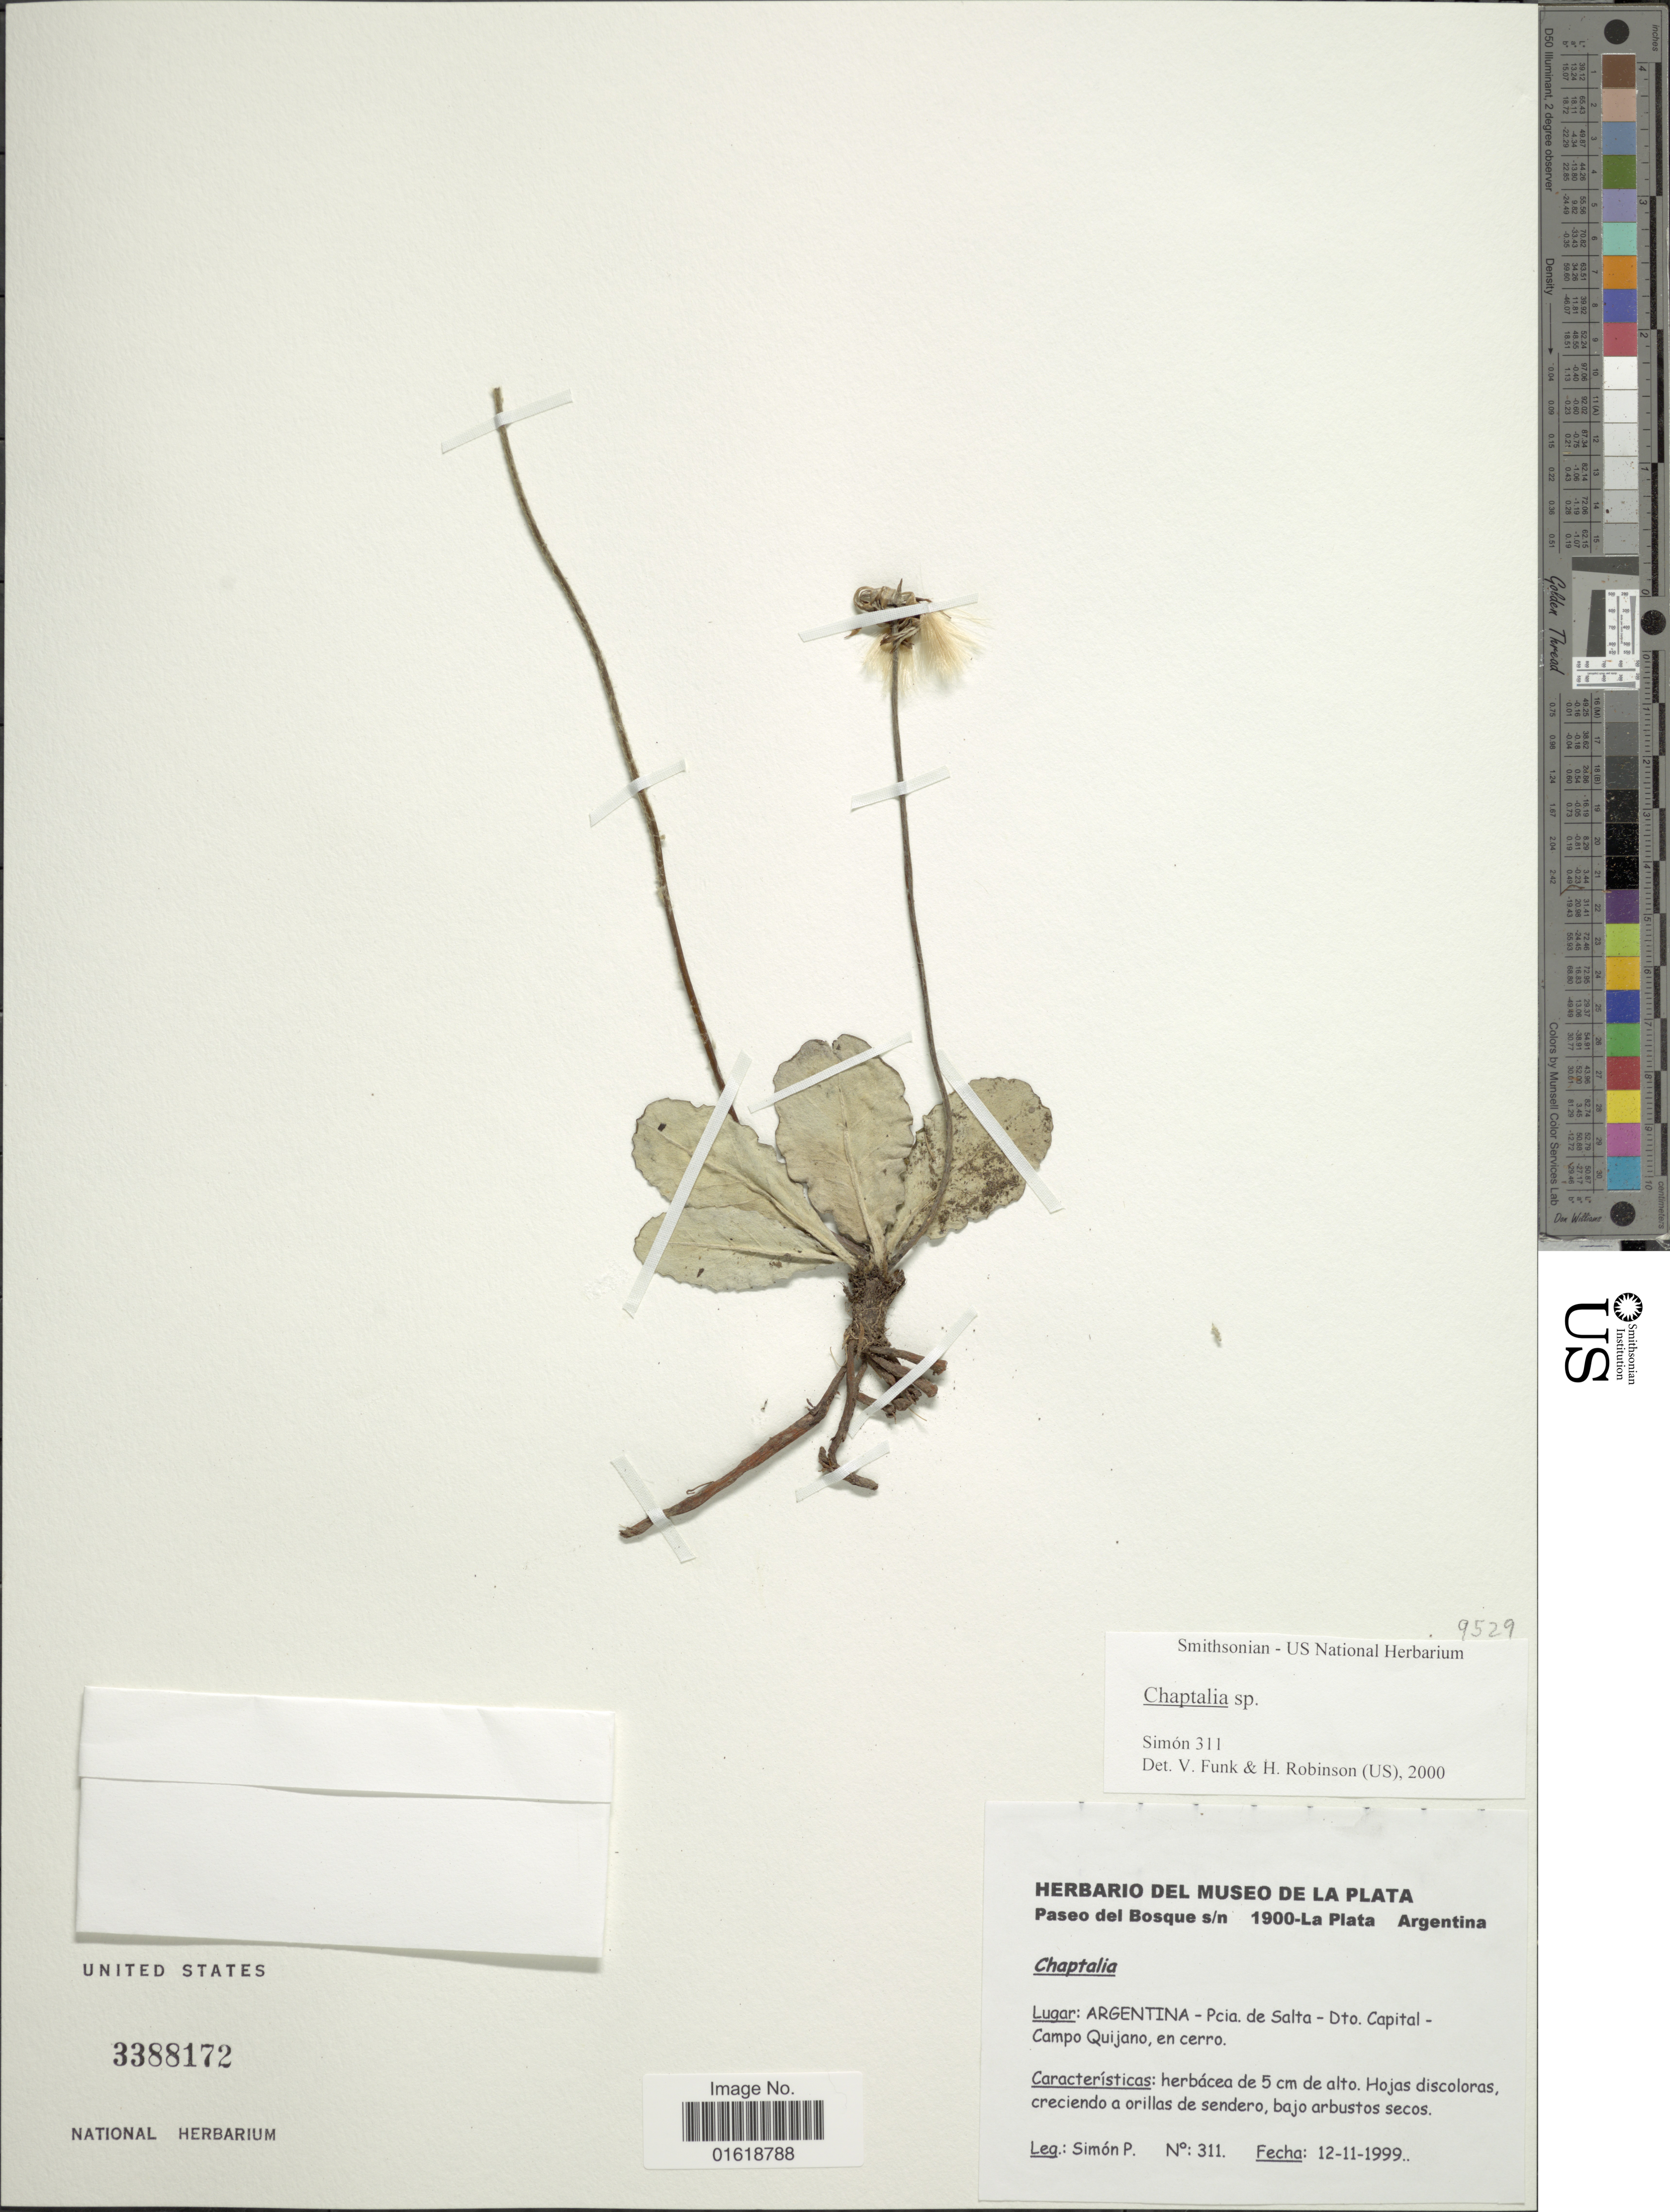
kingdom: Plantae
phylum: Tracheophyta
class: Magnoliopsida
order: Asterales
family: Asteraceae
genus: Chaptalia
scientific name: Chaptalia sp.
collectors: P. Simon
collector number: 311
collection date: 1999-11-12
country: Argentina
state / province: Salta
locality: Dto. Capital - Campo Quijano, en cerro.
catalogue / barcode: US 3388172